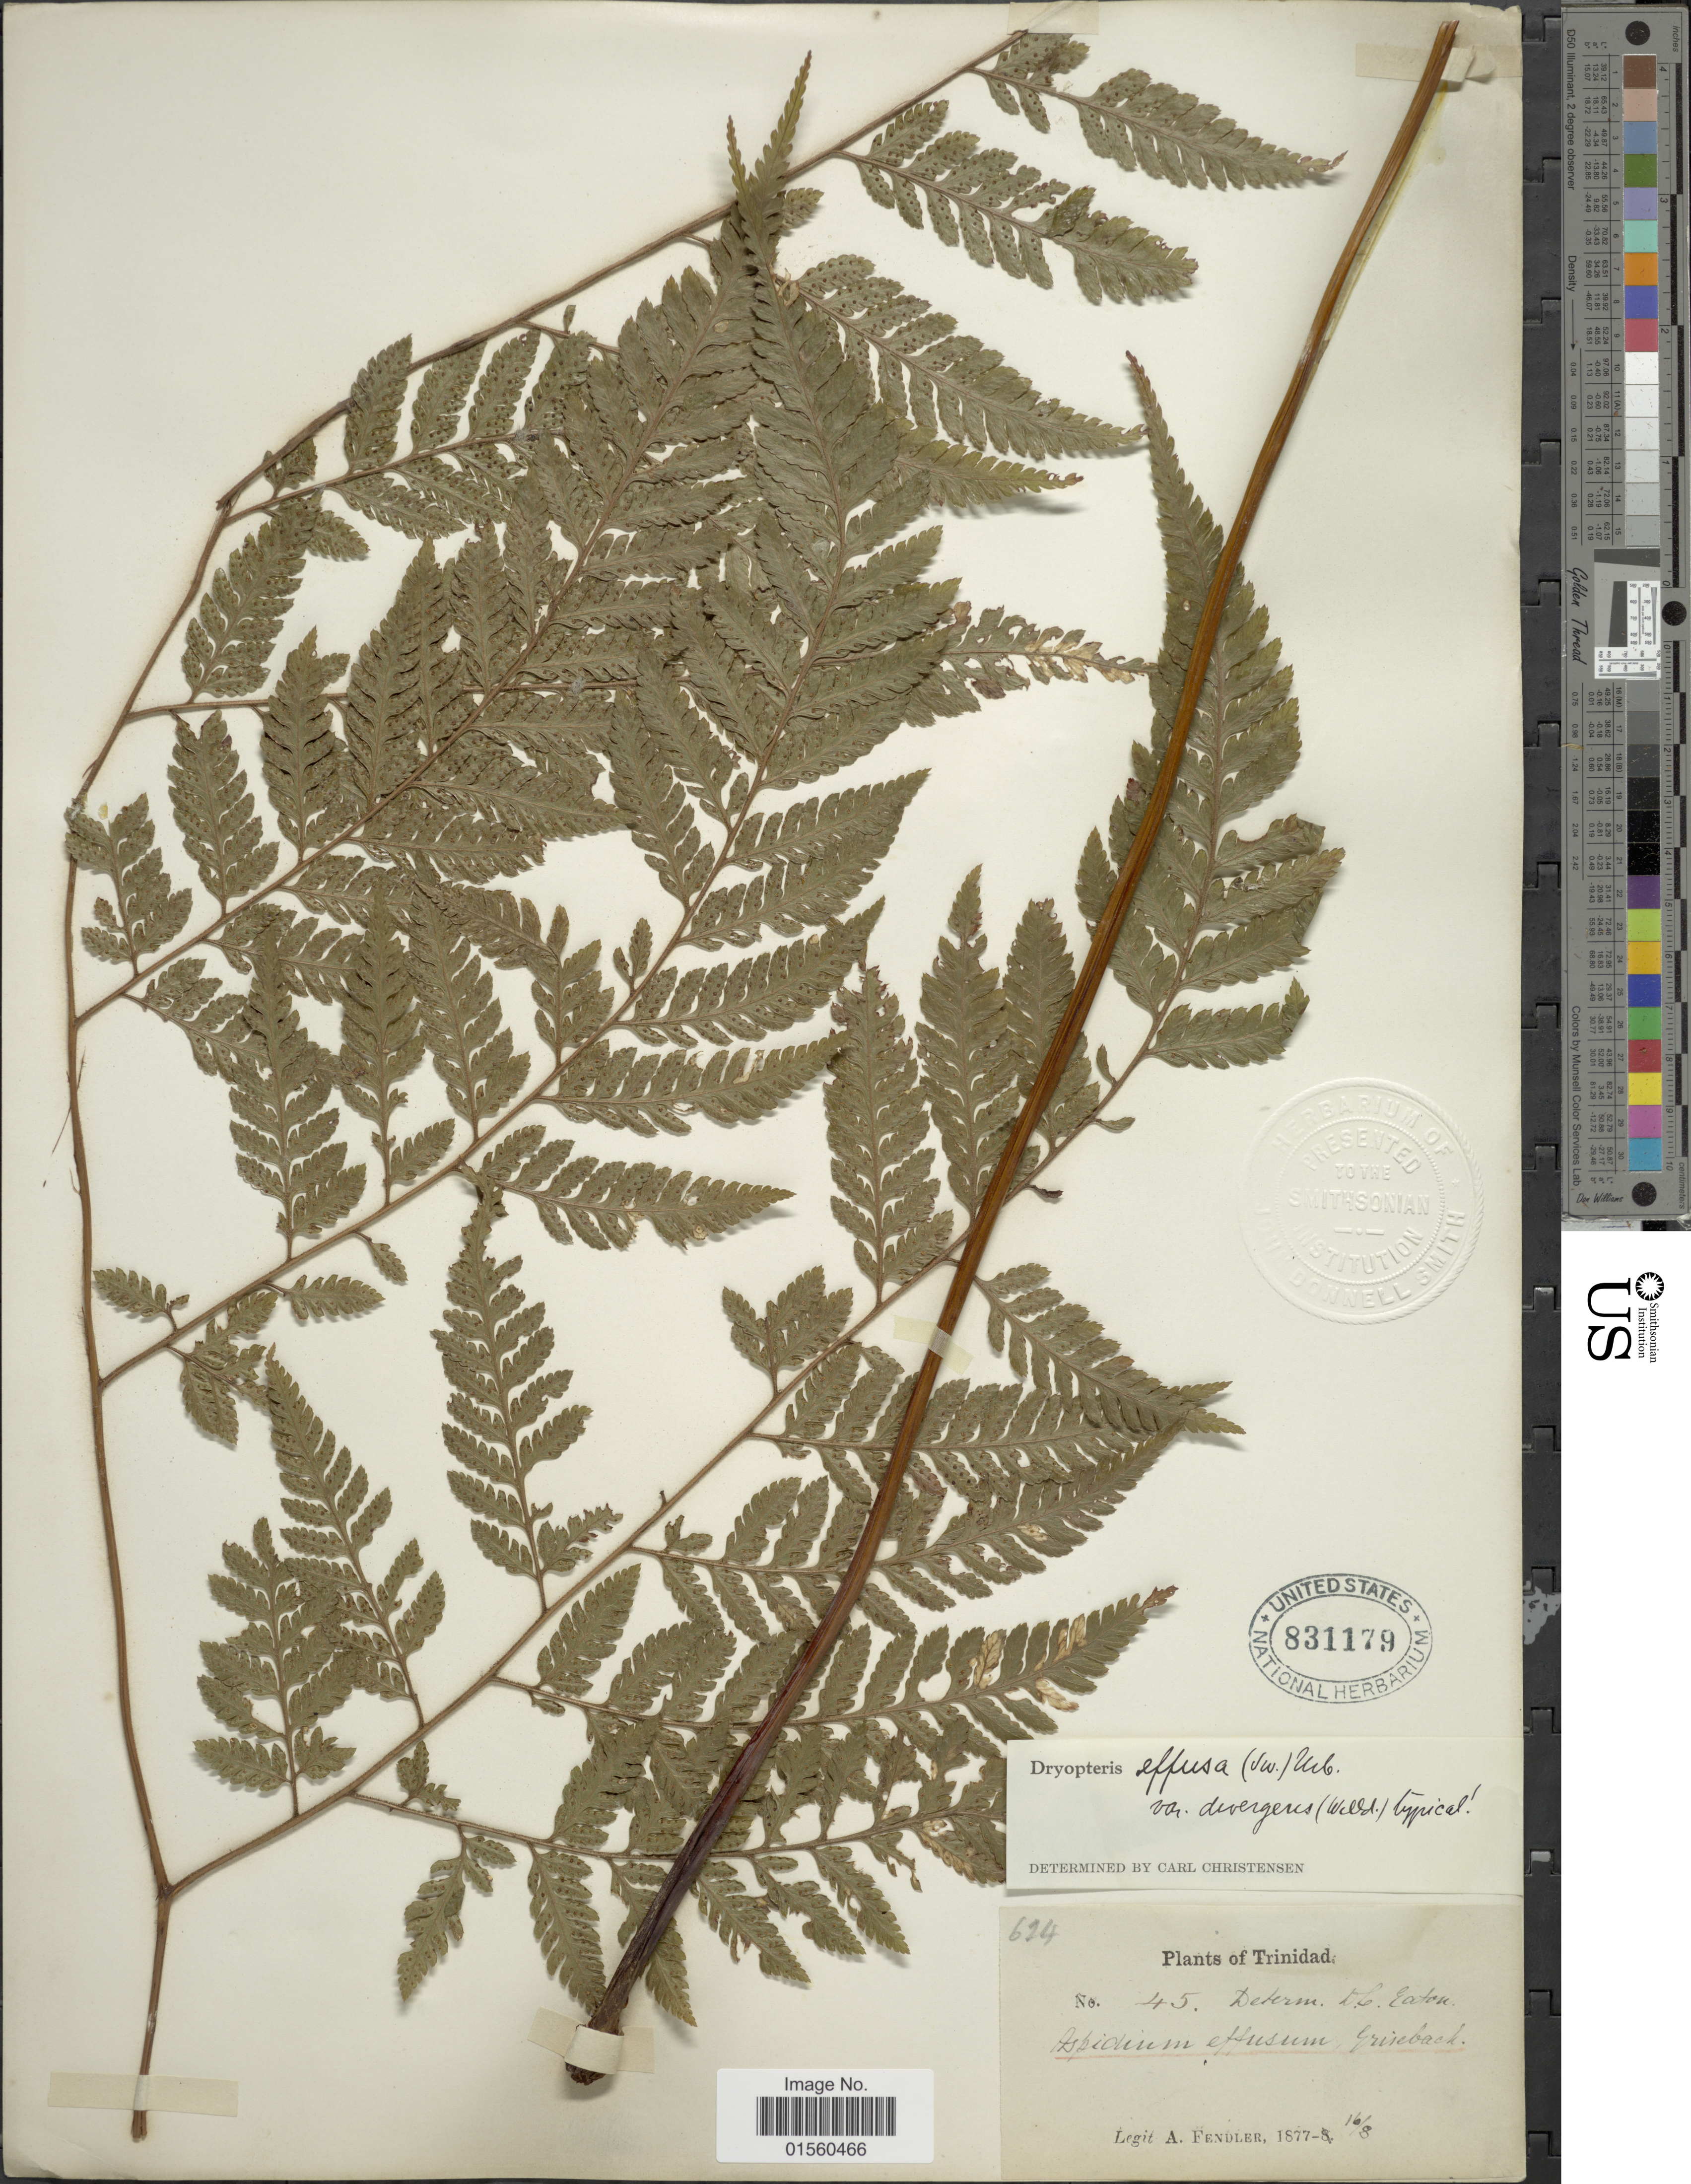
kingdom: Plantae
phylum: Tracheophyta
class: Polypodiopsida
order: Polypodiales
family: Dryopteridaceae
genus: Parapolystichum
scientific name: Parapolystichum effusum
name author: (Sw.) Ching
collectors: A. Fendler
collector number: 45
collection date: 1877-08-16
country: Trinidad and Tobago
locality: Trinidad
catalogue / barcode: US 831179